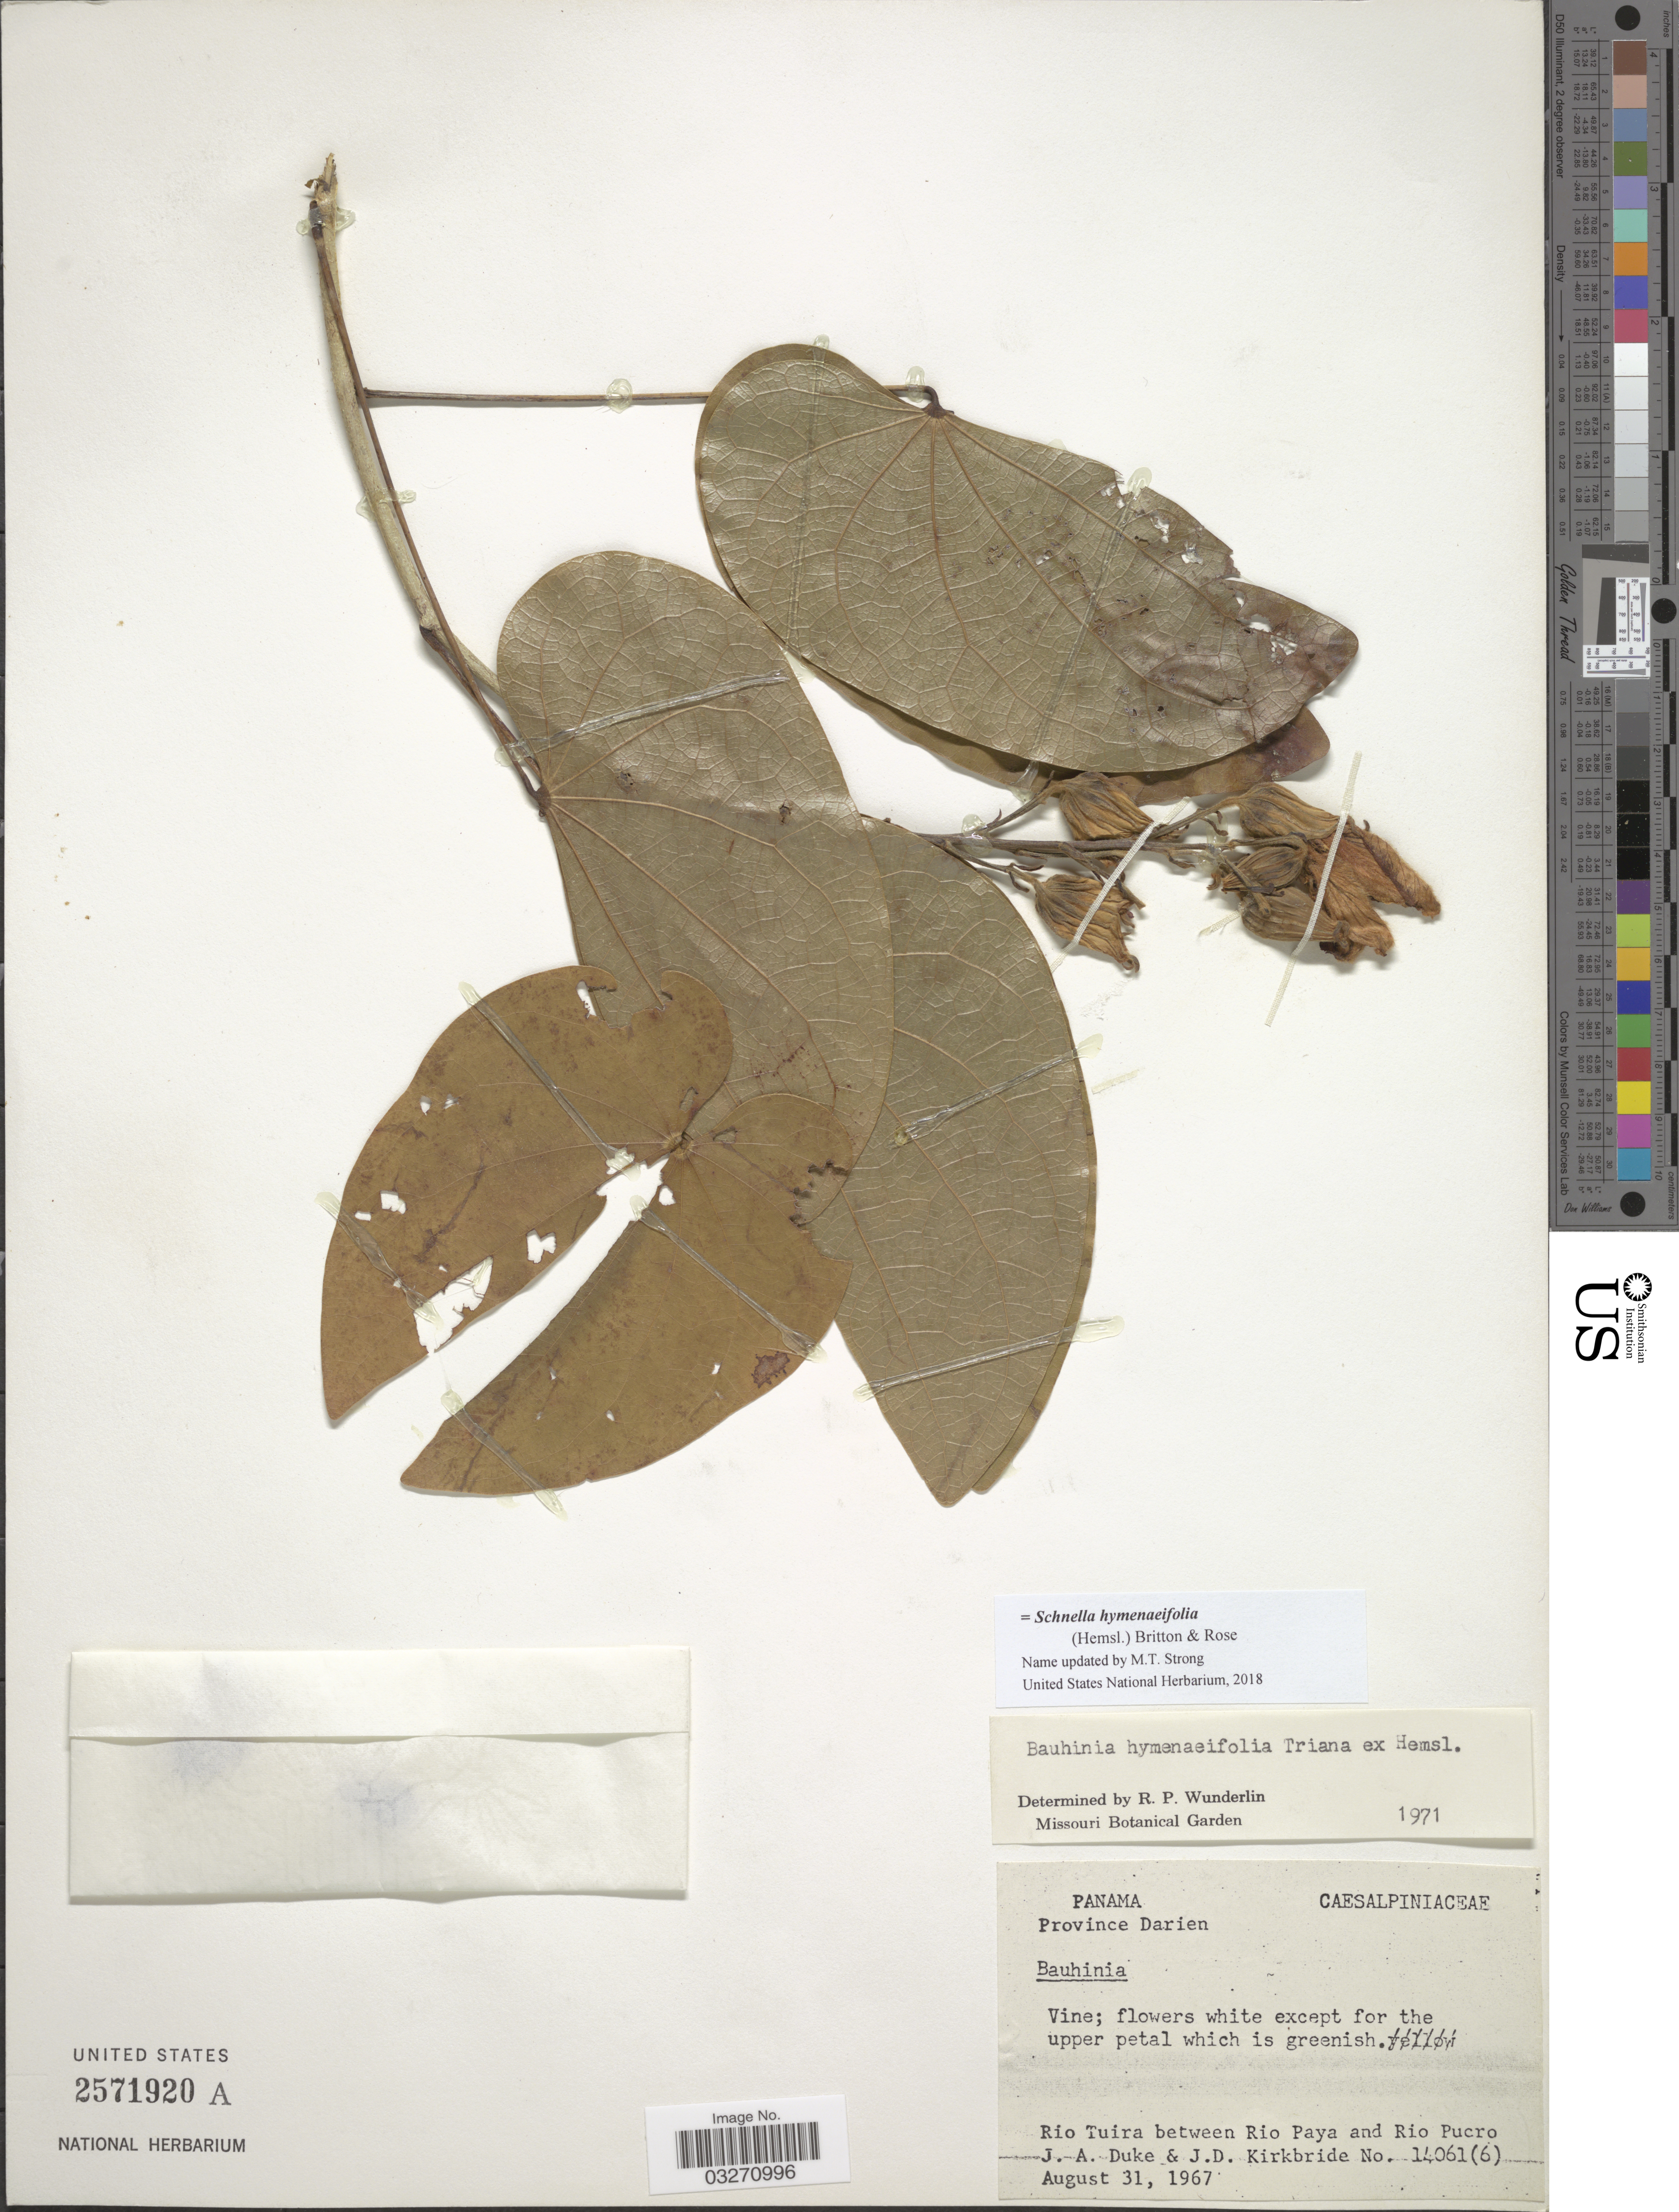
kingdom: Plantae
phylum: Tracheophyta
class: Magnoliopsida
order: Fabales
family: Fabaceae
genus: Schnella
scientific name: Schnella hymenaeifolia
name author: (Triana ex Hemsl.) Britton & Rose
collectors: J. A. Duke & J. Kirkbride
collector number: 14061(6)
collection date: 1967-08-31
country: Panama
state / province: Darién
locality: Rio Tuira between Rio Paya and Rio Pucro.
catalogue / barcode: US 2571920A